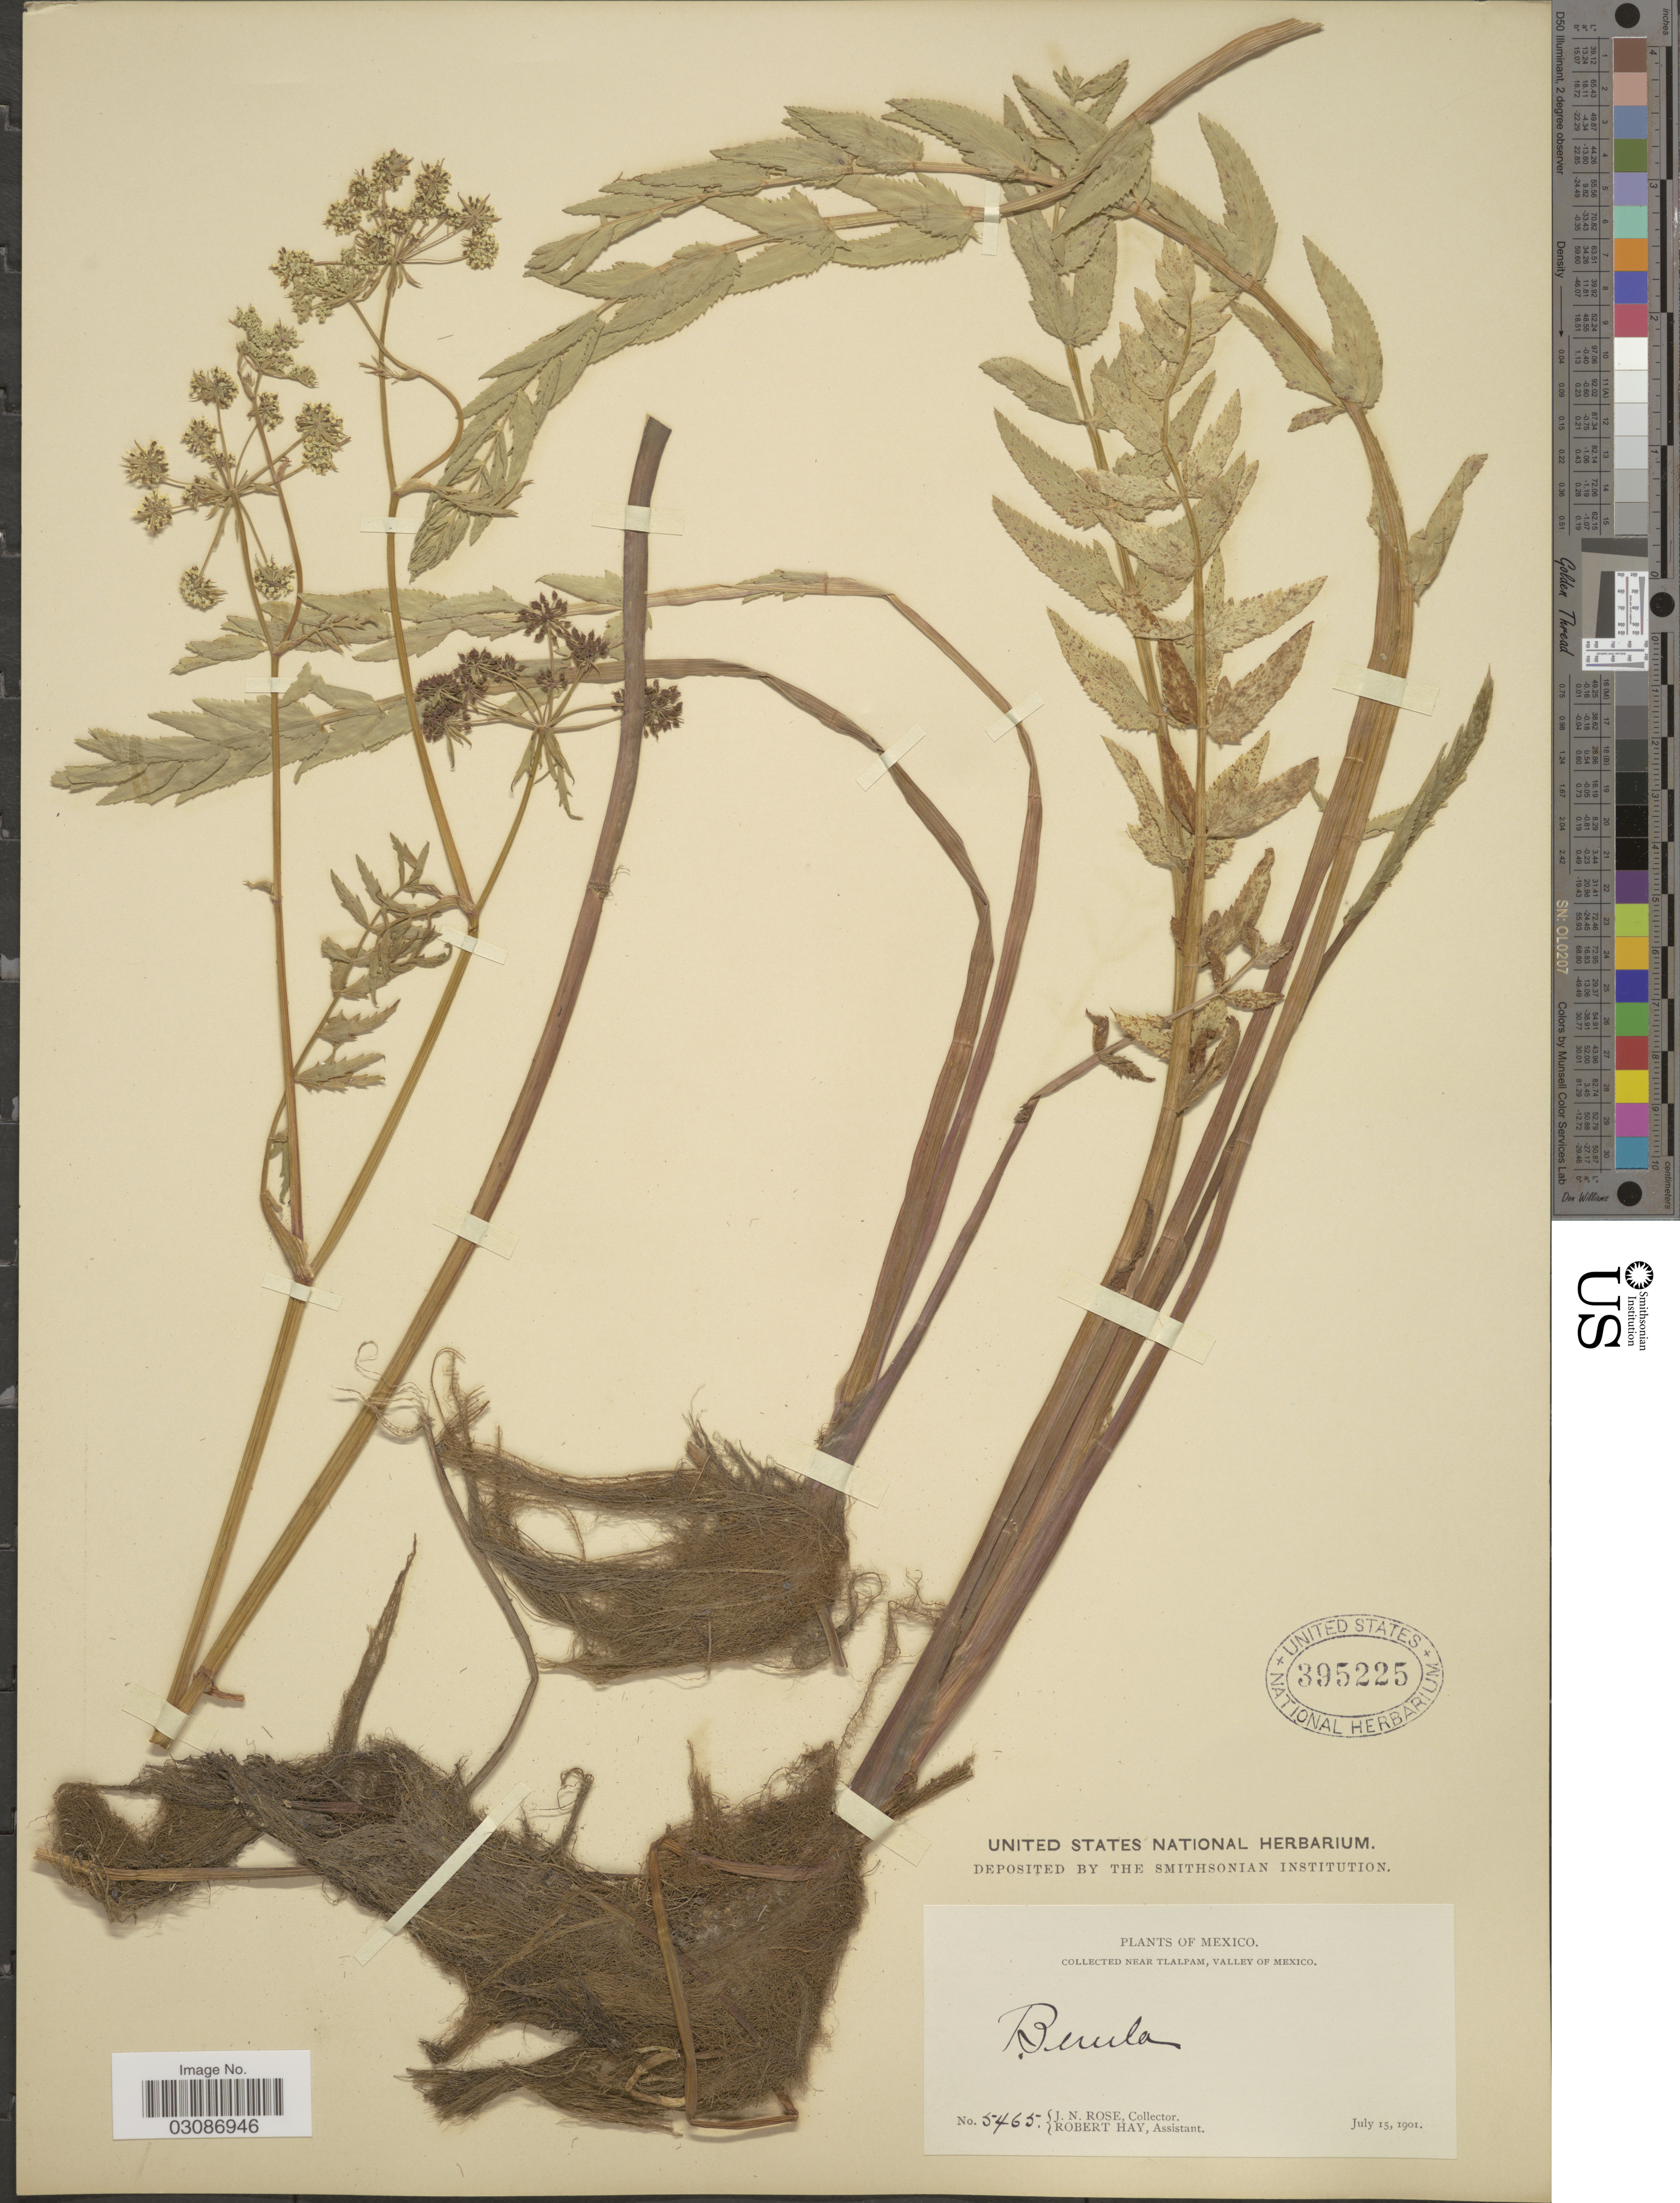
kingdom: Plantae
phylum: Tracheophyta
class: Magnoliopsida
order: Apiales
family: Apiaceae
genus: Berula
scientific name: Berula sp.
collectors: J. N. Rose & R. Hay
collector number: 5465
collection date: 1901-07-15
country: Mexico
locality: Near Tlalpam, Valley of Mexico.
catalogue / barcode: US 395225